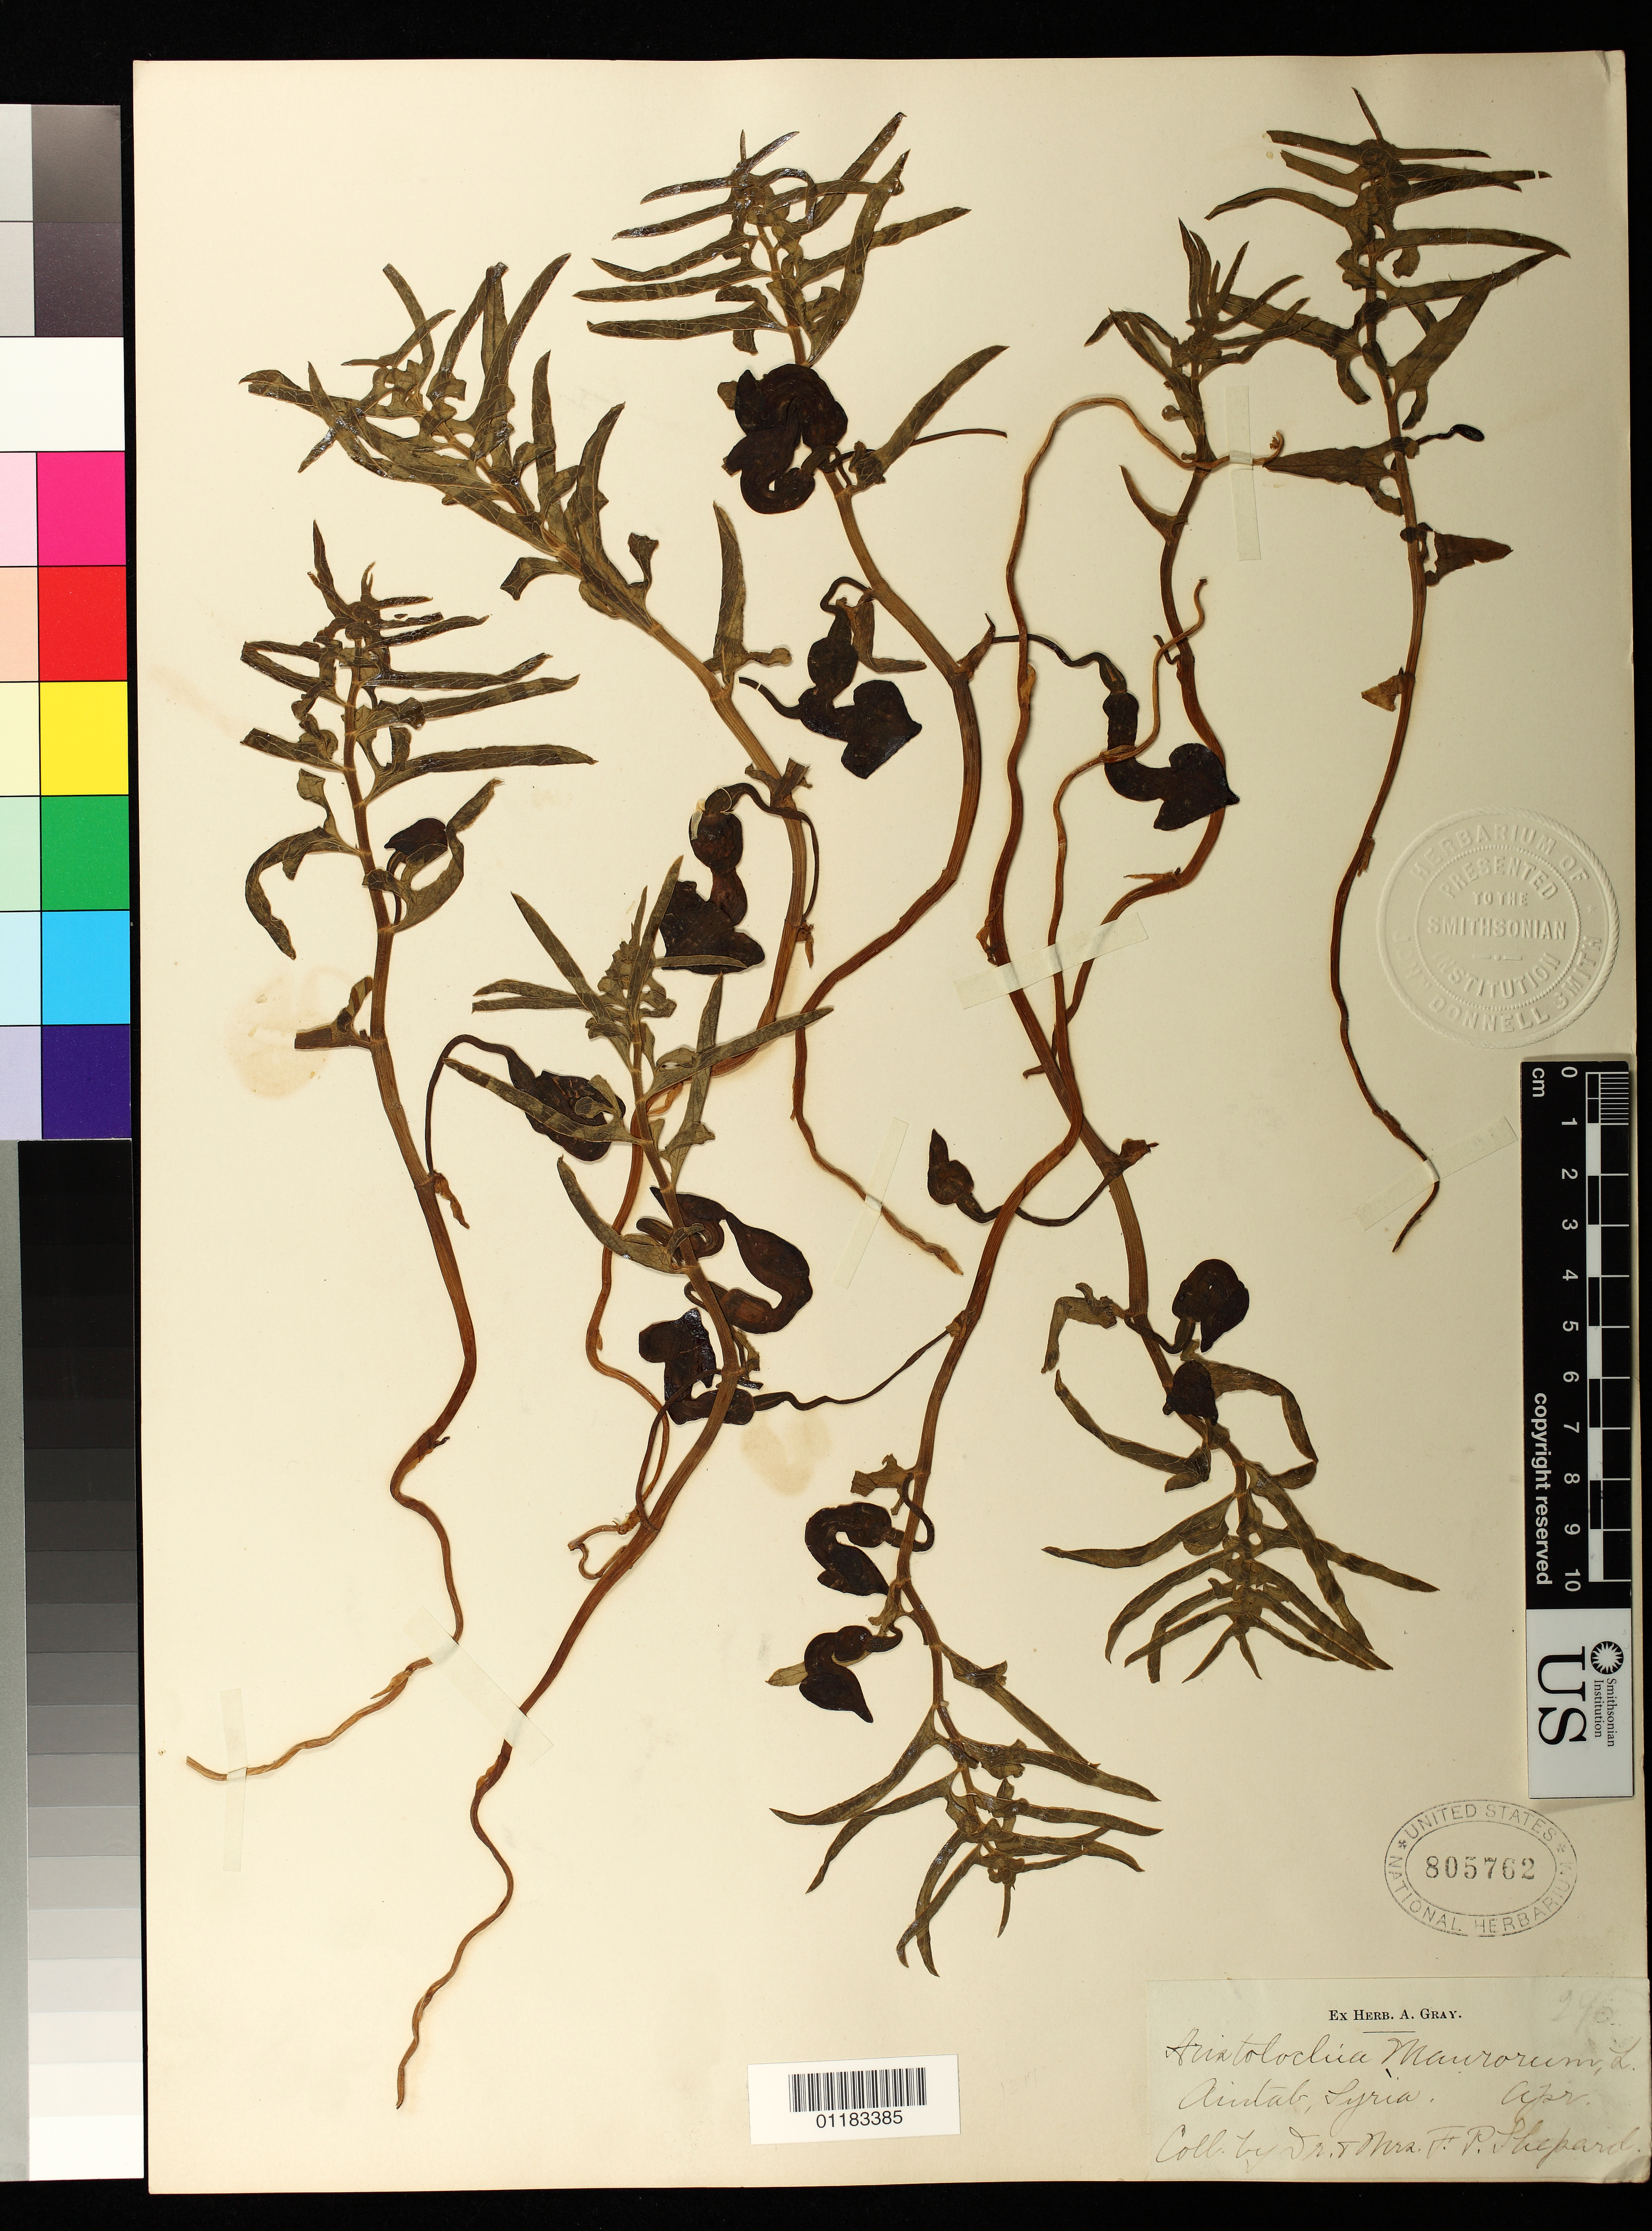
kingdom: Plantae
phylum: Tracheophyta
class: Magnoliopsida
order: Piperales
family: Aristolochiaceae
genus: Aristolochia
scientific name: Aristolochia maurorum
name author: L.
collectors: F. P. Shepard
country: Turkey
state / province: Gaziantep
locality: Aintab [Gaziantep], Syria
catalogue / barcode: US 805762